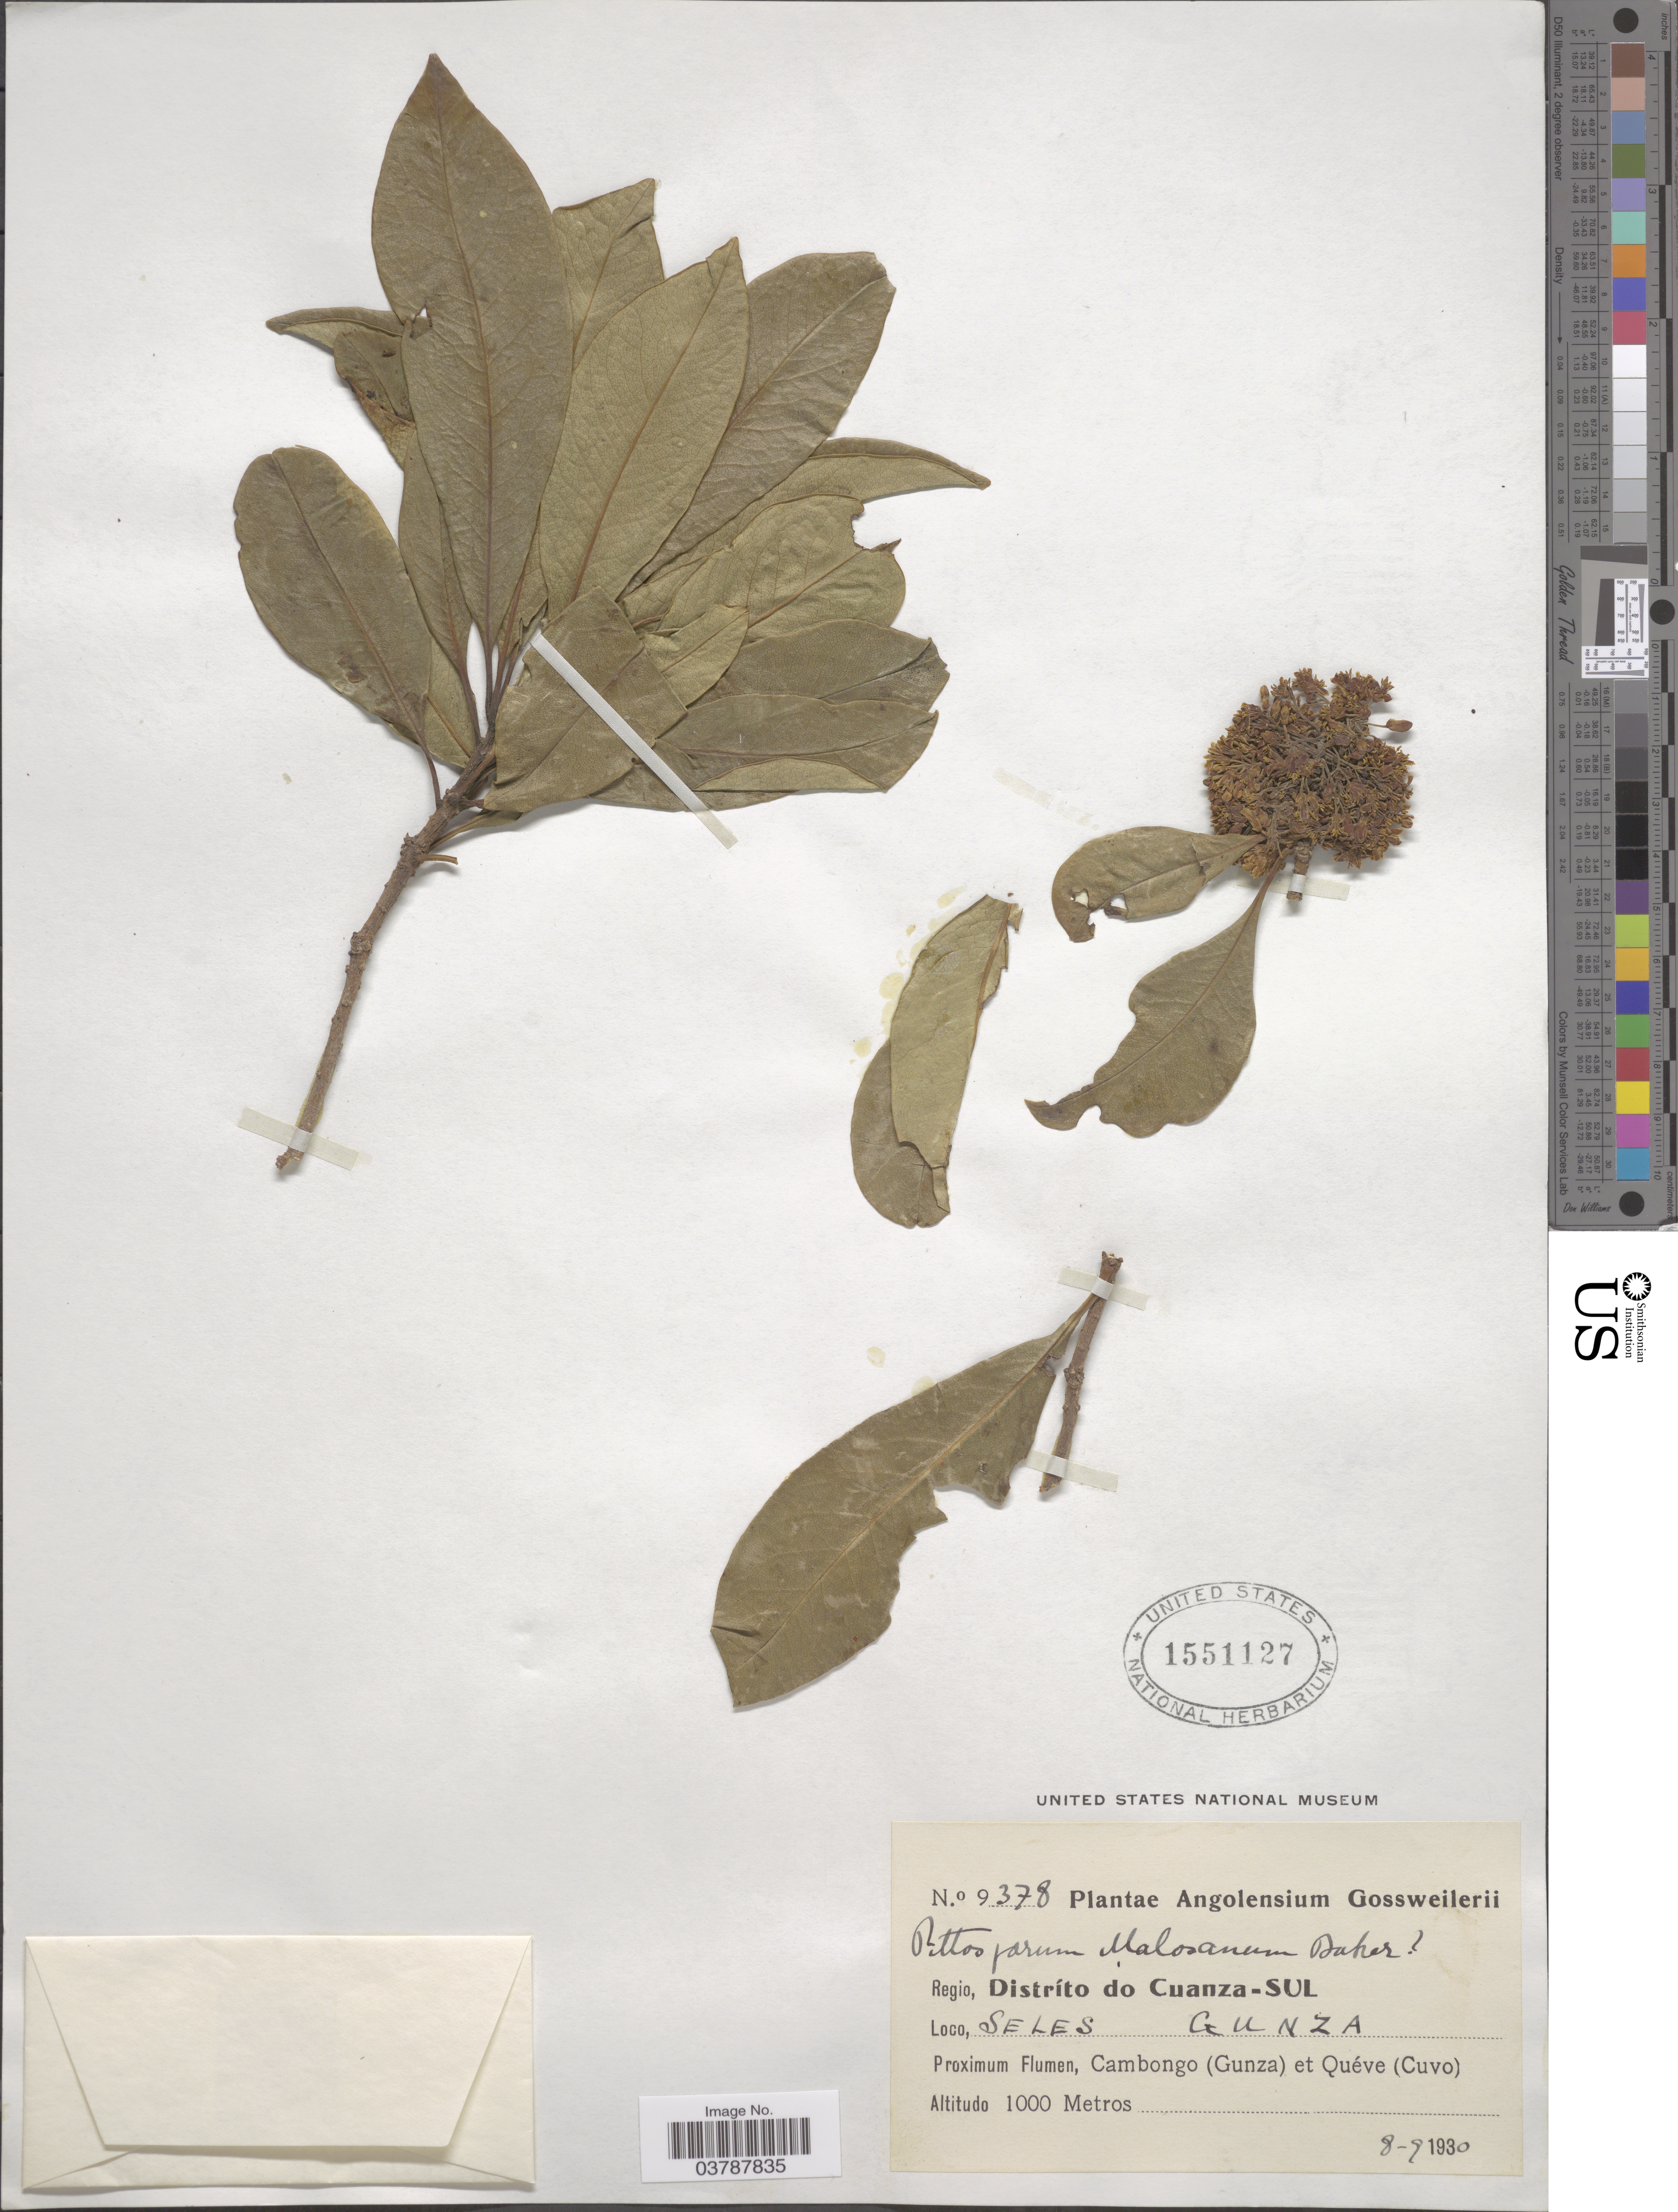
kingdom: Plantae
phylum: Tracheophyta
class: Magnoliopsida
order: Apiales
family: Pittosporaceae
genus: Pittosporum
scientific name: Pittosporum malosanum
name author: Baker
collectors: -. Gossweiler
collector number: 9378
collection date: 1930-09-08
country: Angola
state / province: Cuanza Sul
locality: Regio, Distríto do Cuanza-Sul. Seles Gunza. Proximum Flumen, Cambonga (Gunza) et Quéve (Cuvo).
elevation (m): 1000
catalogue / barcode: US 1551127